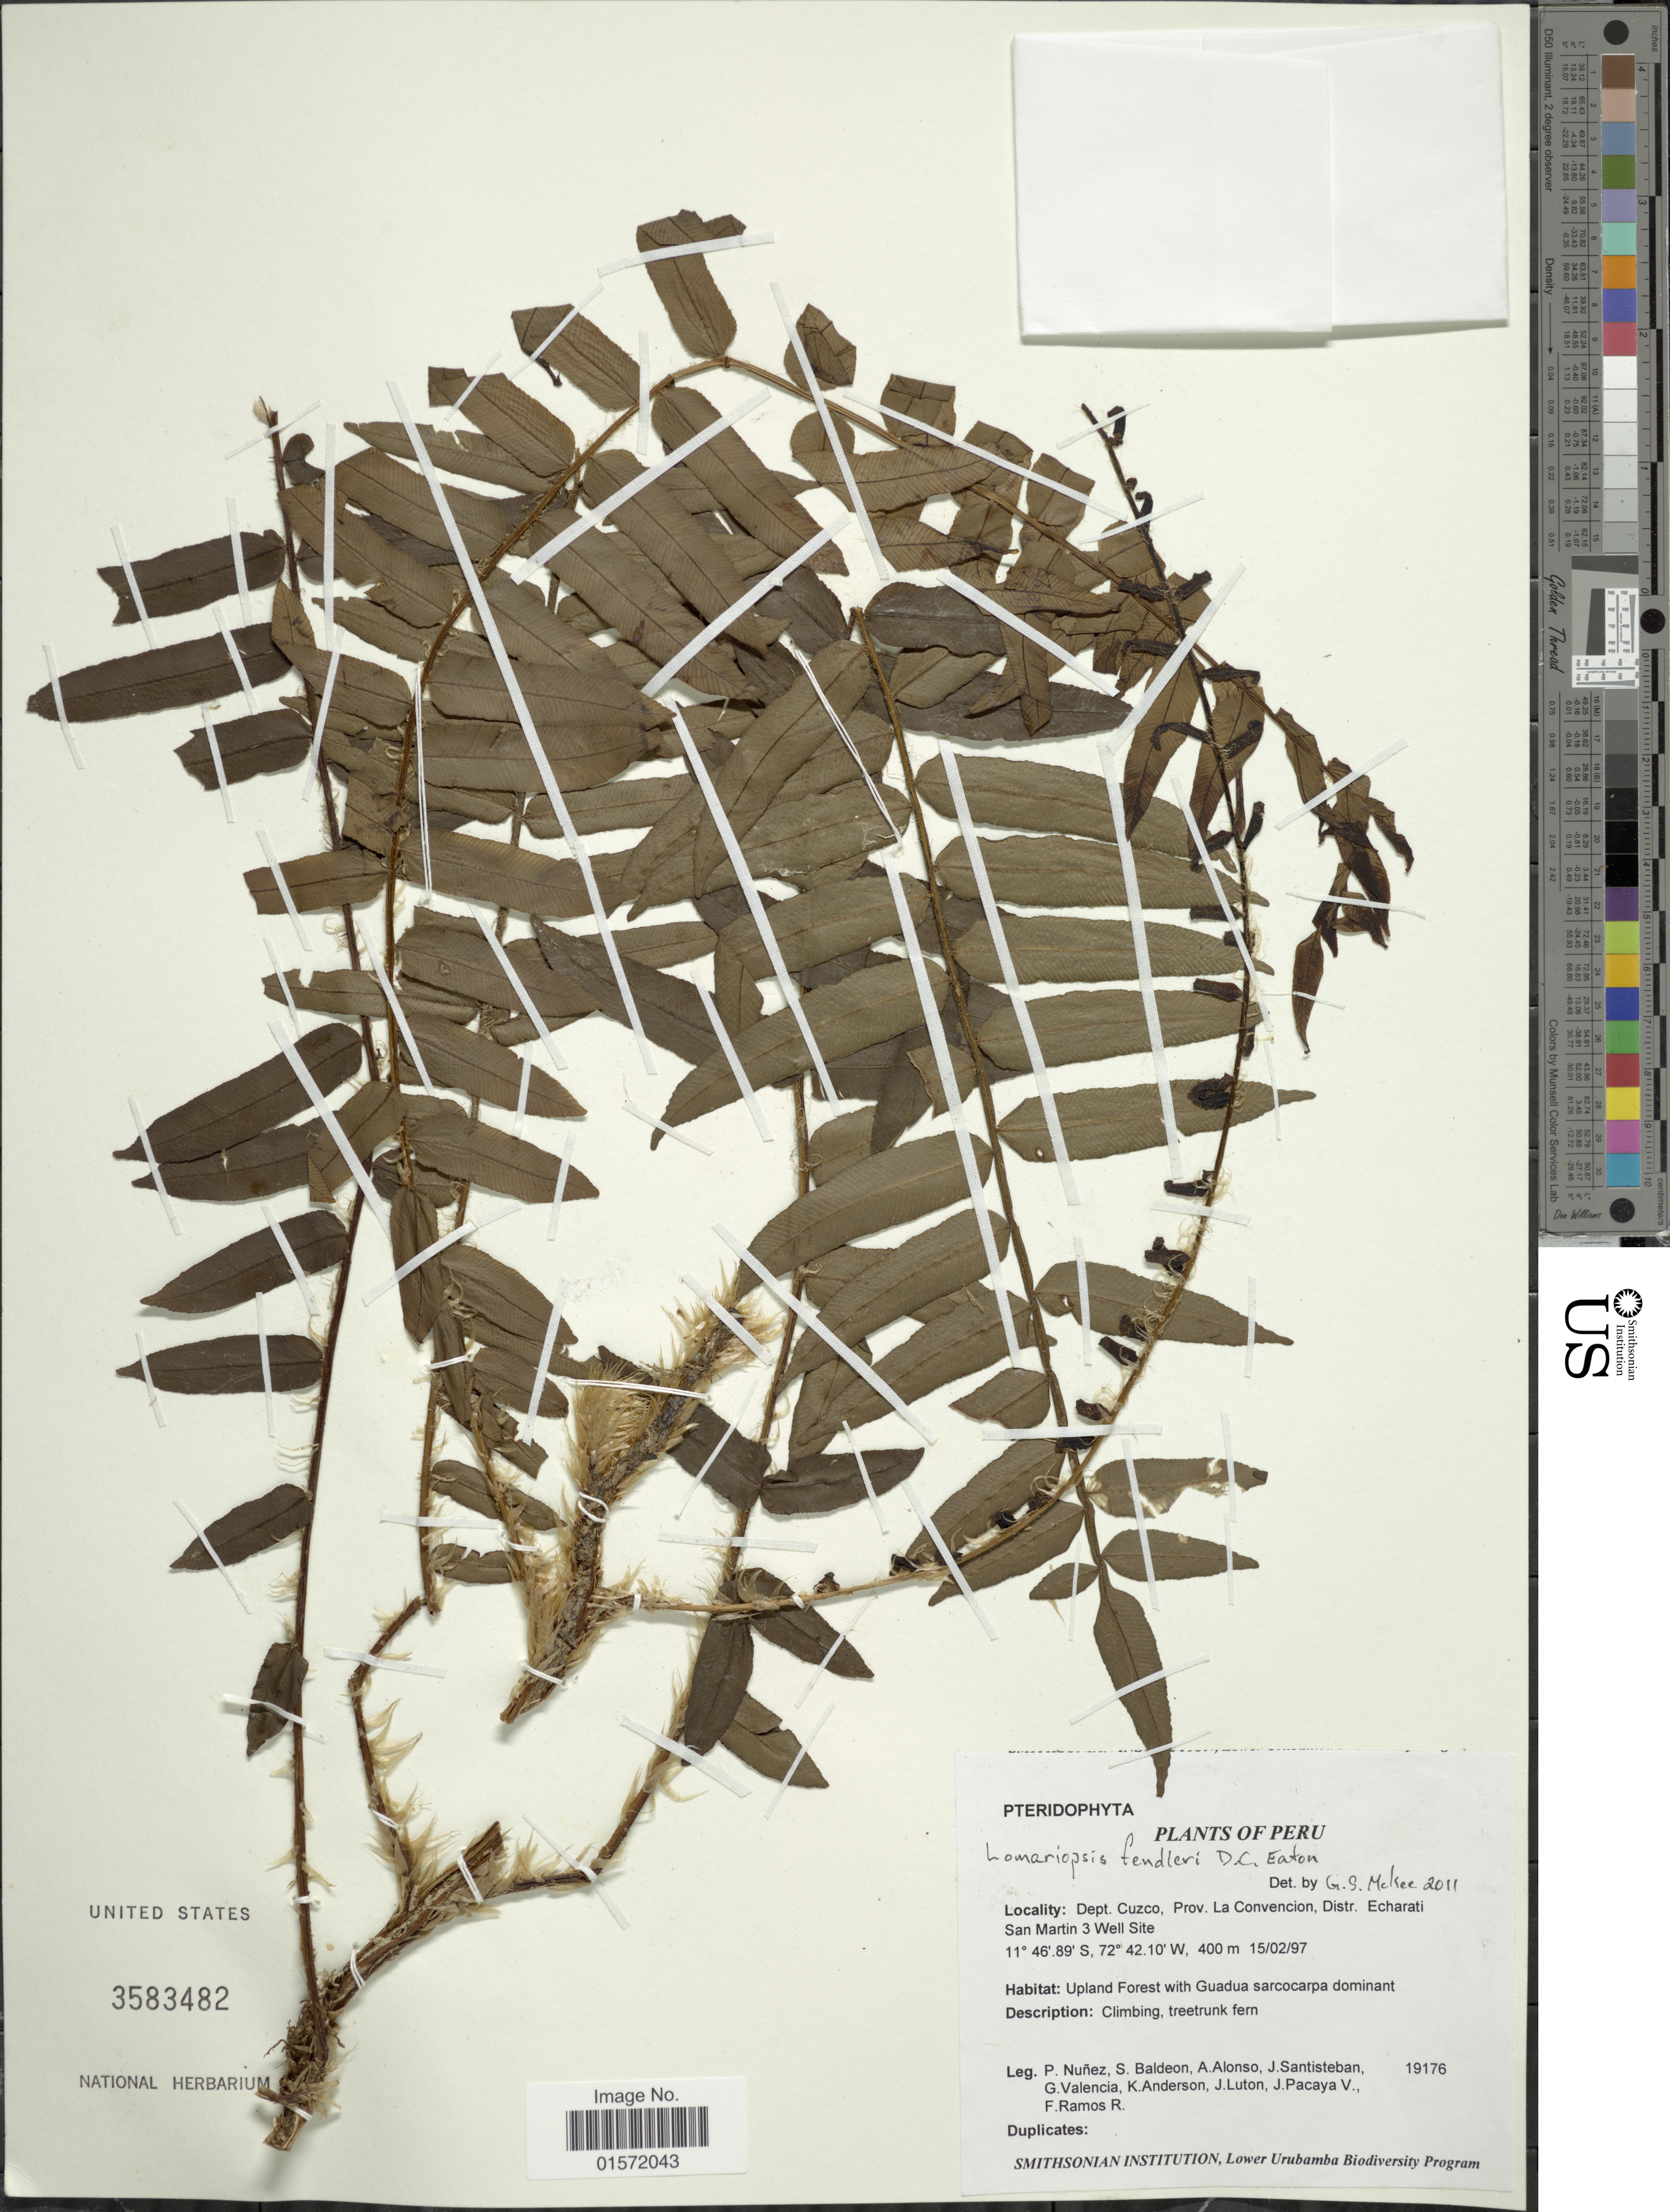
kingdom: Plantae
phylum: Tracheophyta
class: Polypodiopsida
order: Polypodiales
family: Lomariopsidaceae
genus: Lomariopsis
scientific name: Lomariopsis fendleri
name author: D.C. Eaton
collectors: P. Nuñez V., S. Baldeon, A. Alonso, J. Santisteban & et al.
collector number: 19176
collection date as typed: Transcribed d/m/y: 15/2/97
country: Peru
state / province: Cusco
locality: Prov. La Convencion, Distr. Echarati San Martin 3 Well Site, Upland Forest with Guadua sarcocarpa dominant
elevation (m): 400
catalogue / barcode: US 3583482